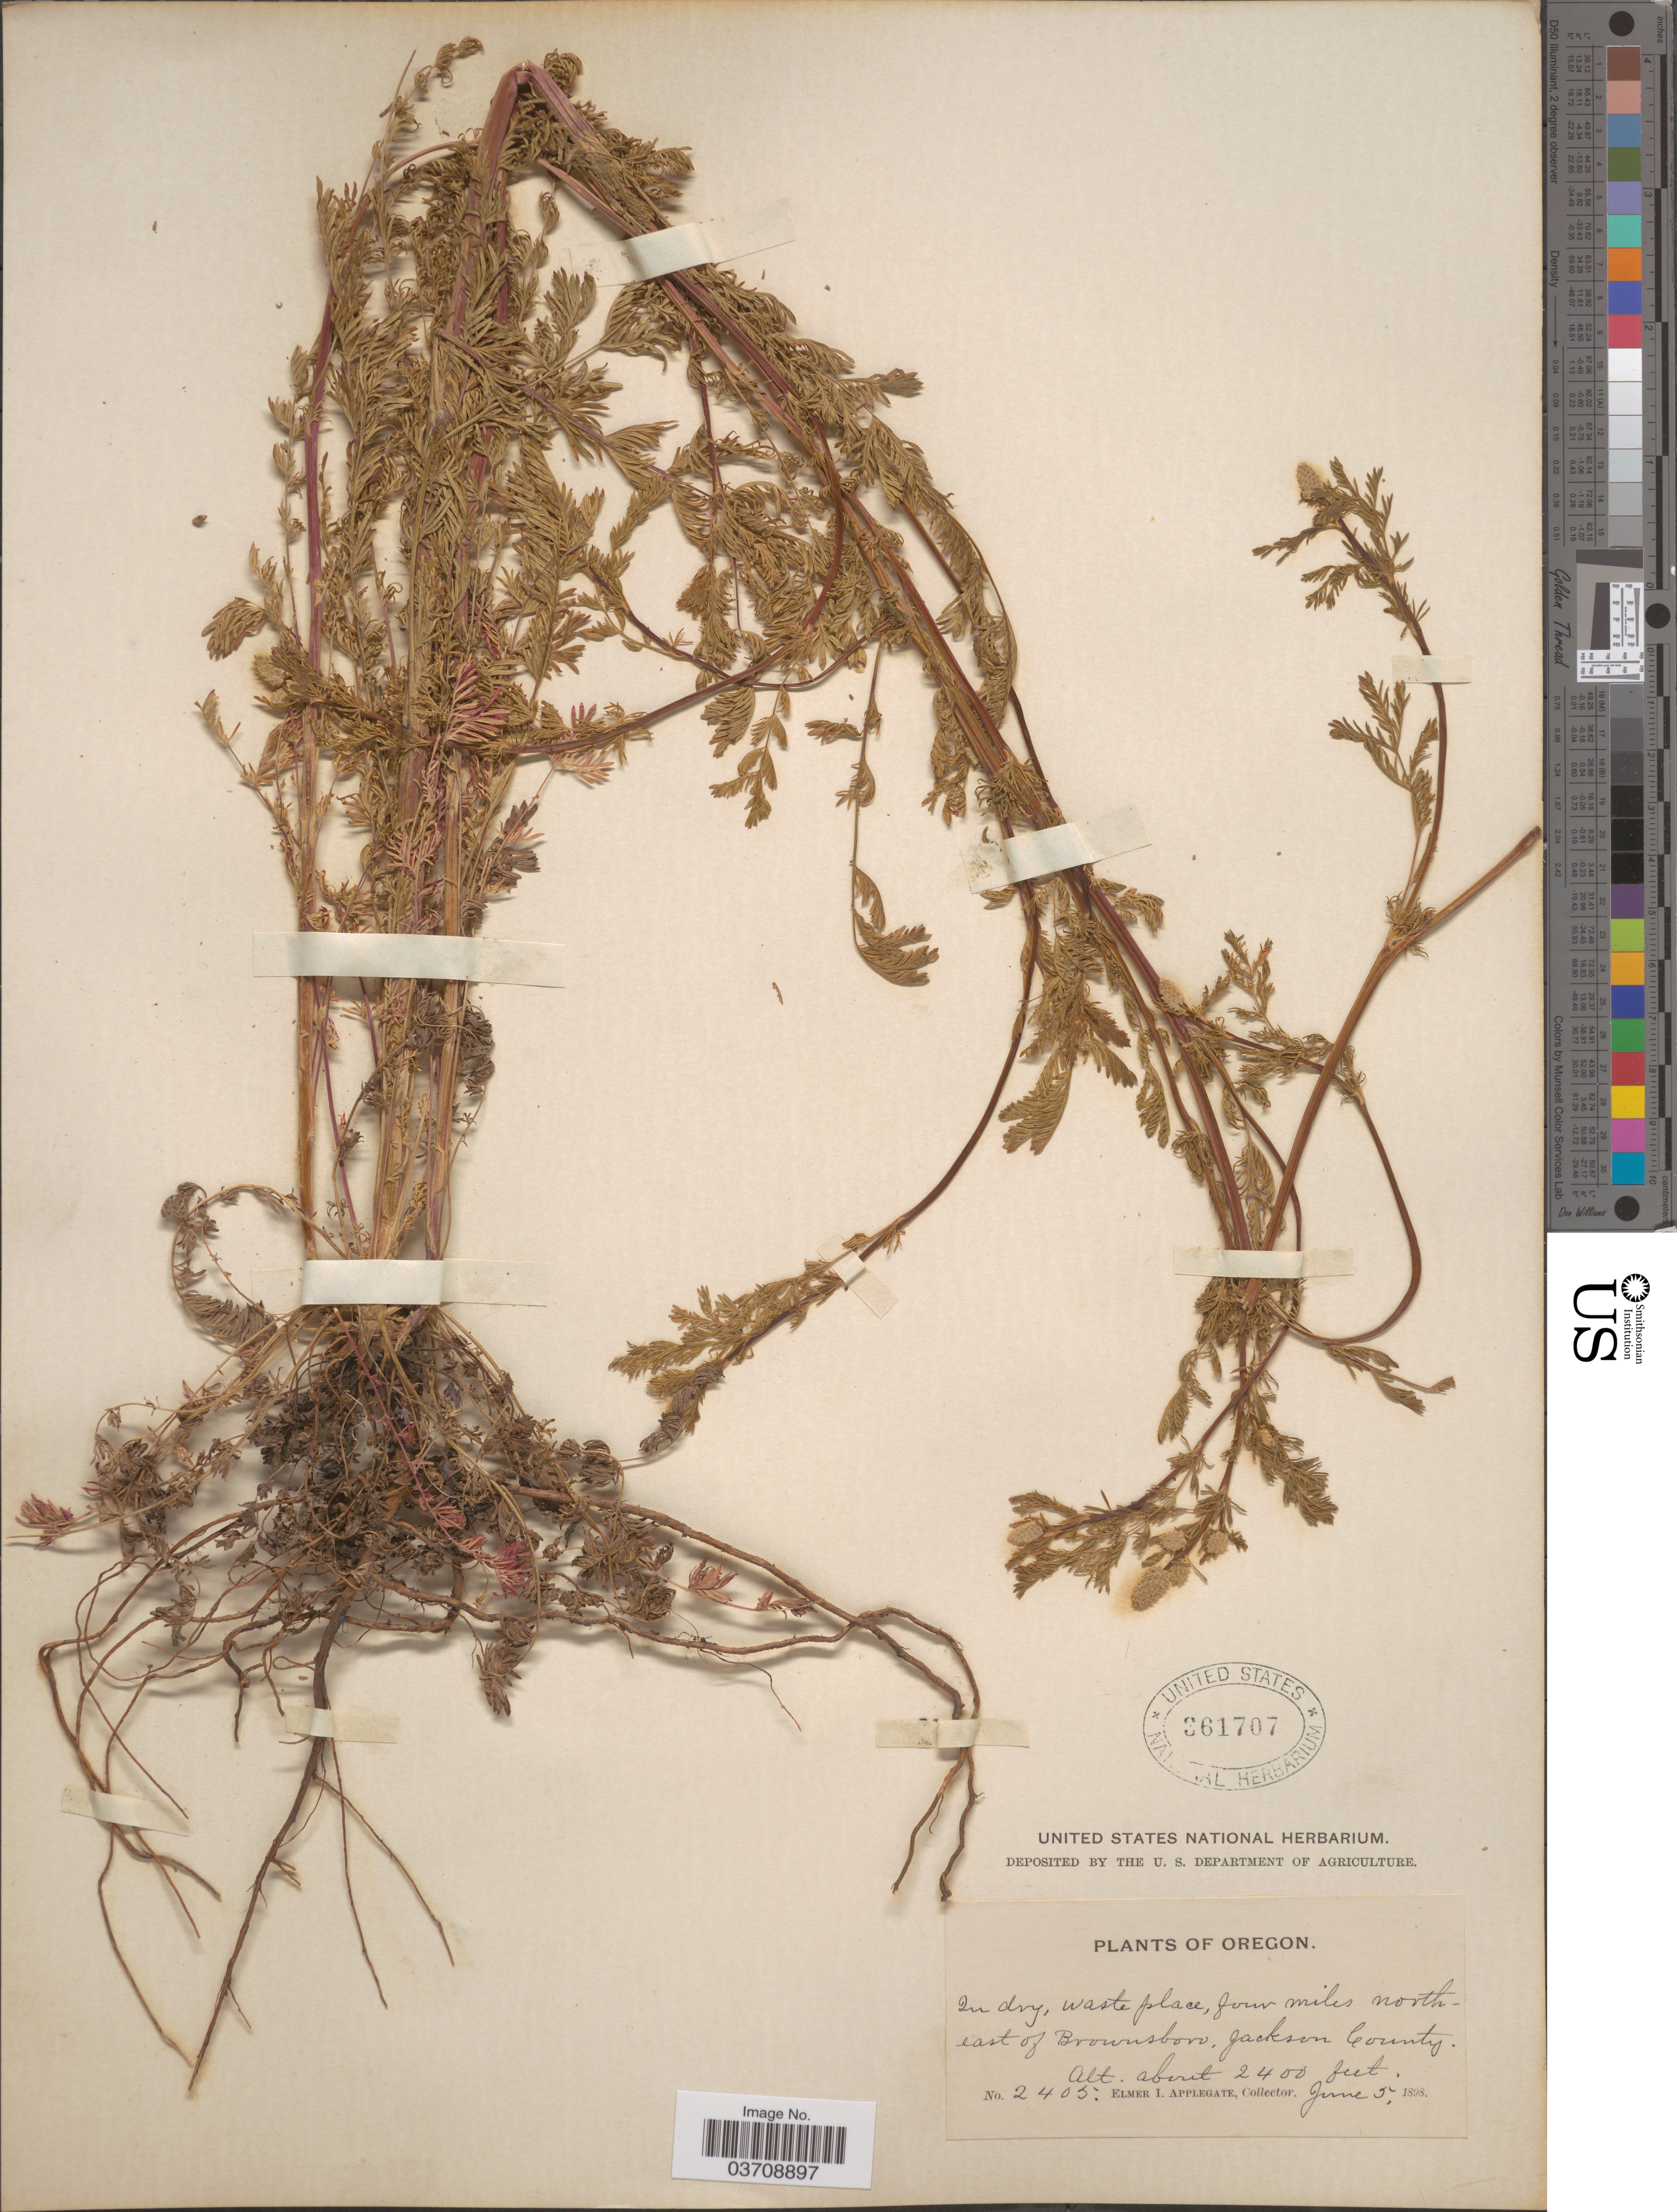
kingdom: Plantae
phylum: Tracheophyta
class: Magnoliopsida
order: Rosales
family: Rosaceae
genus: Sanguisorba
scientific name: Sanguisorba occidentalis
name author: Nutt.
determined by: Strong, Mark T., (BOT), Smithsonian Institution - National Museum of Natural History (UNITED STATES)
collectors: E. I. Applegate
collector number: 2405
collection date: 1898-06-05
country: United States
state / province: Oregon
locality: Four miles north-east of Brownsboro, Jackson County.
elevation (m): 732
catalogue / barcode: US 361707